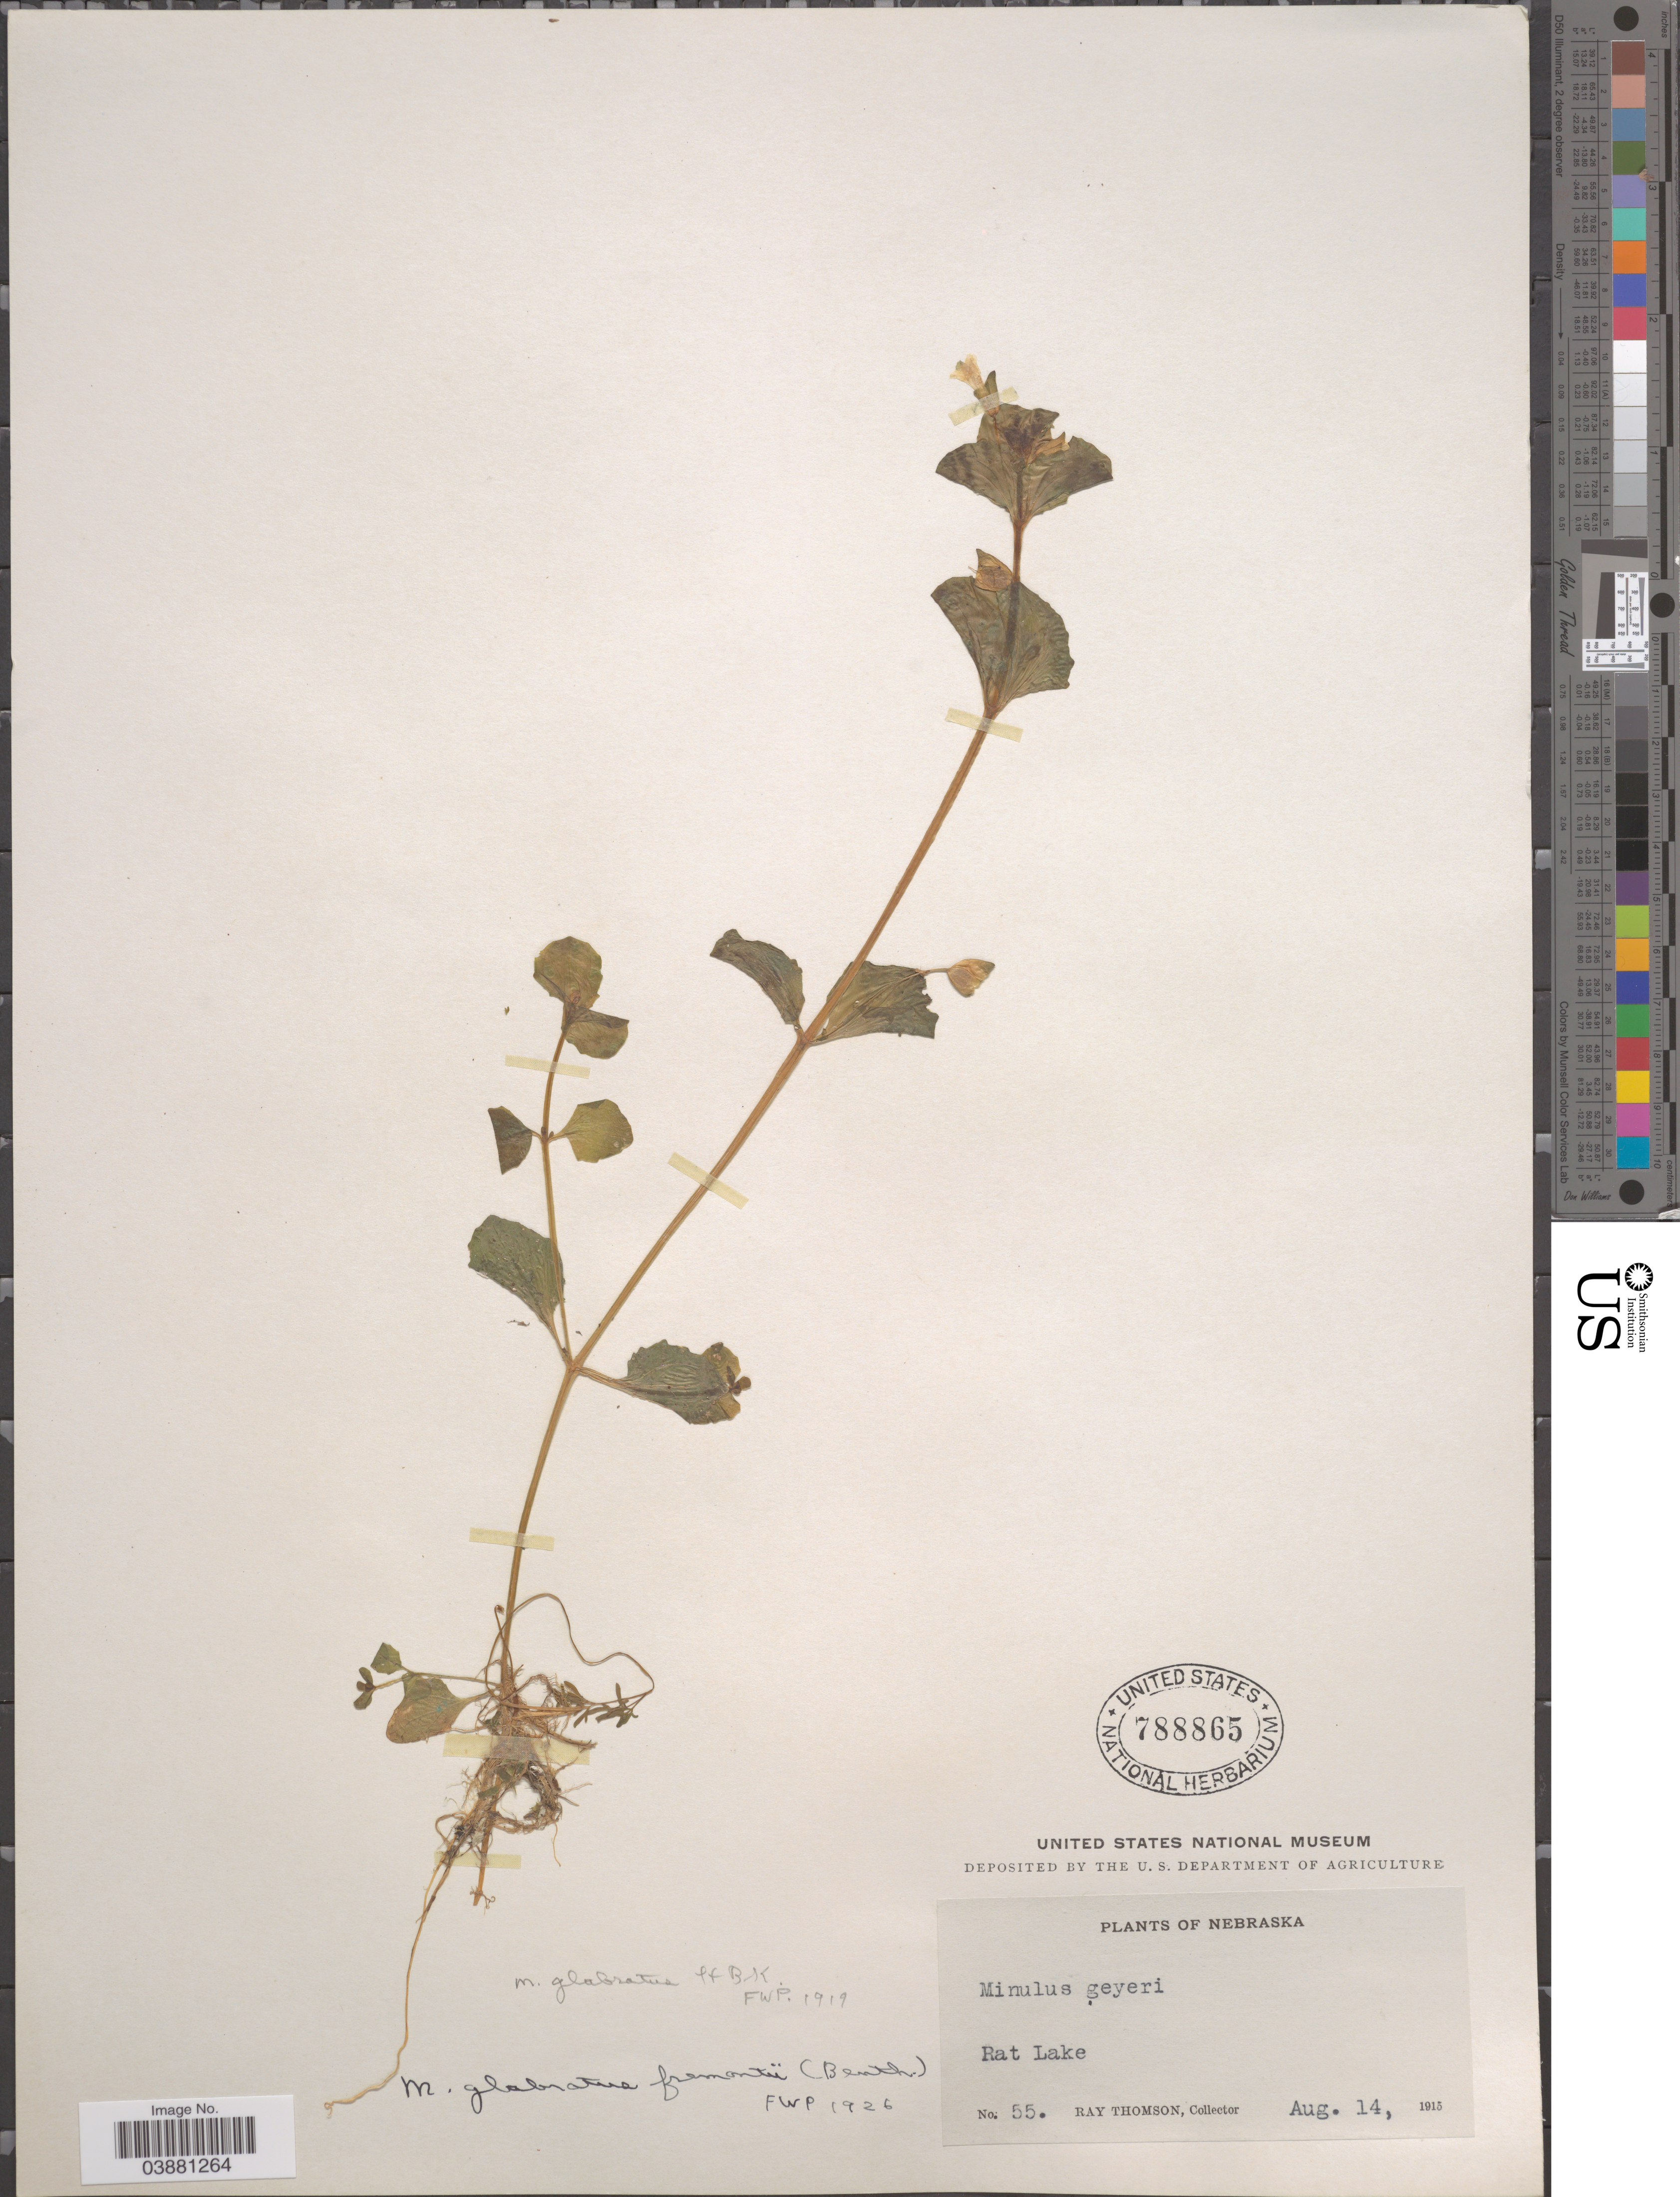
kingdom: Plantae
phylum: Tracheophyta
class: Magnoliopsida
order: Lamiales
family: Phrymaceae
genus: Mimulus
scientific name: Mimulus glabratus var. fremontii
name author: Kunth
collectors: R. Thomson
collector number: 55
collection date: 1915-08-14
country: United States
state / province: Nebraska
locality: Rat Lake.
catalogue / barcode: US 788865